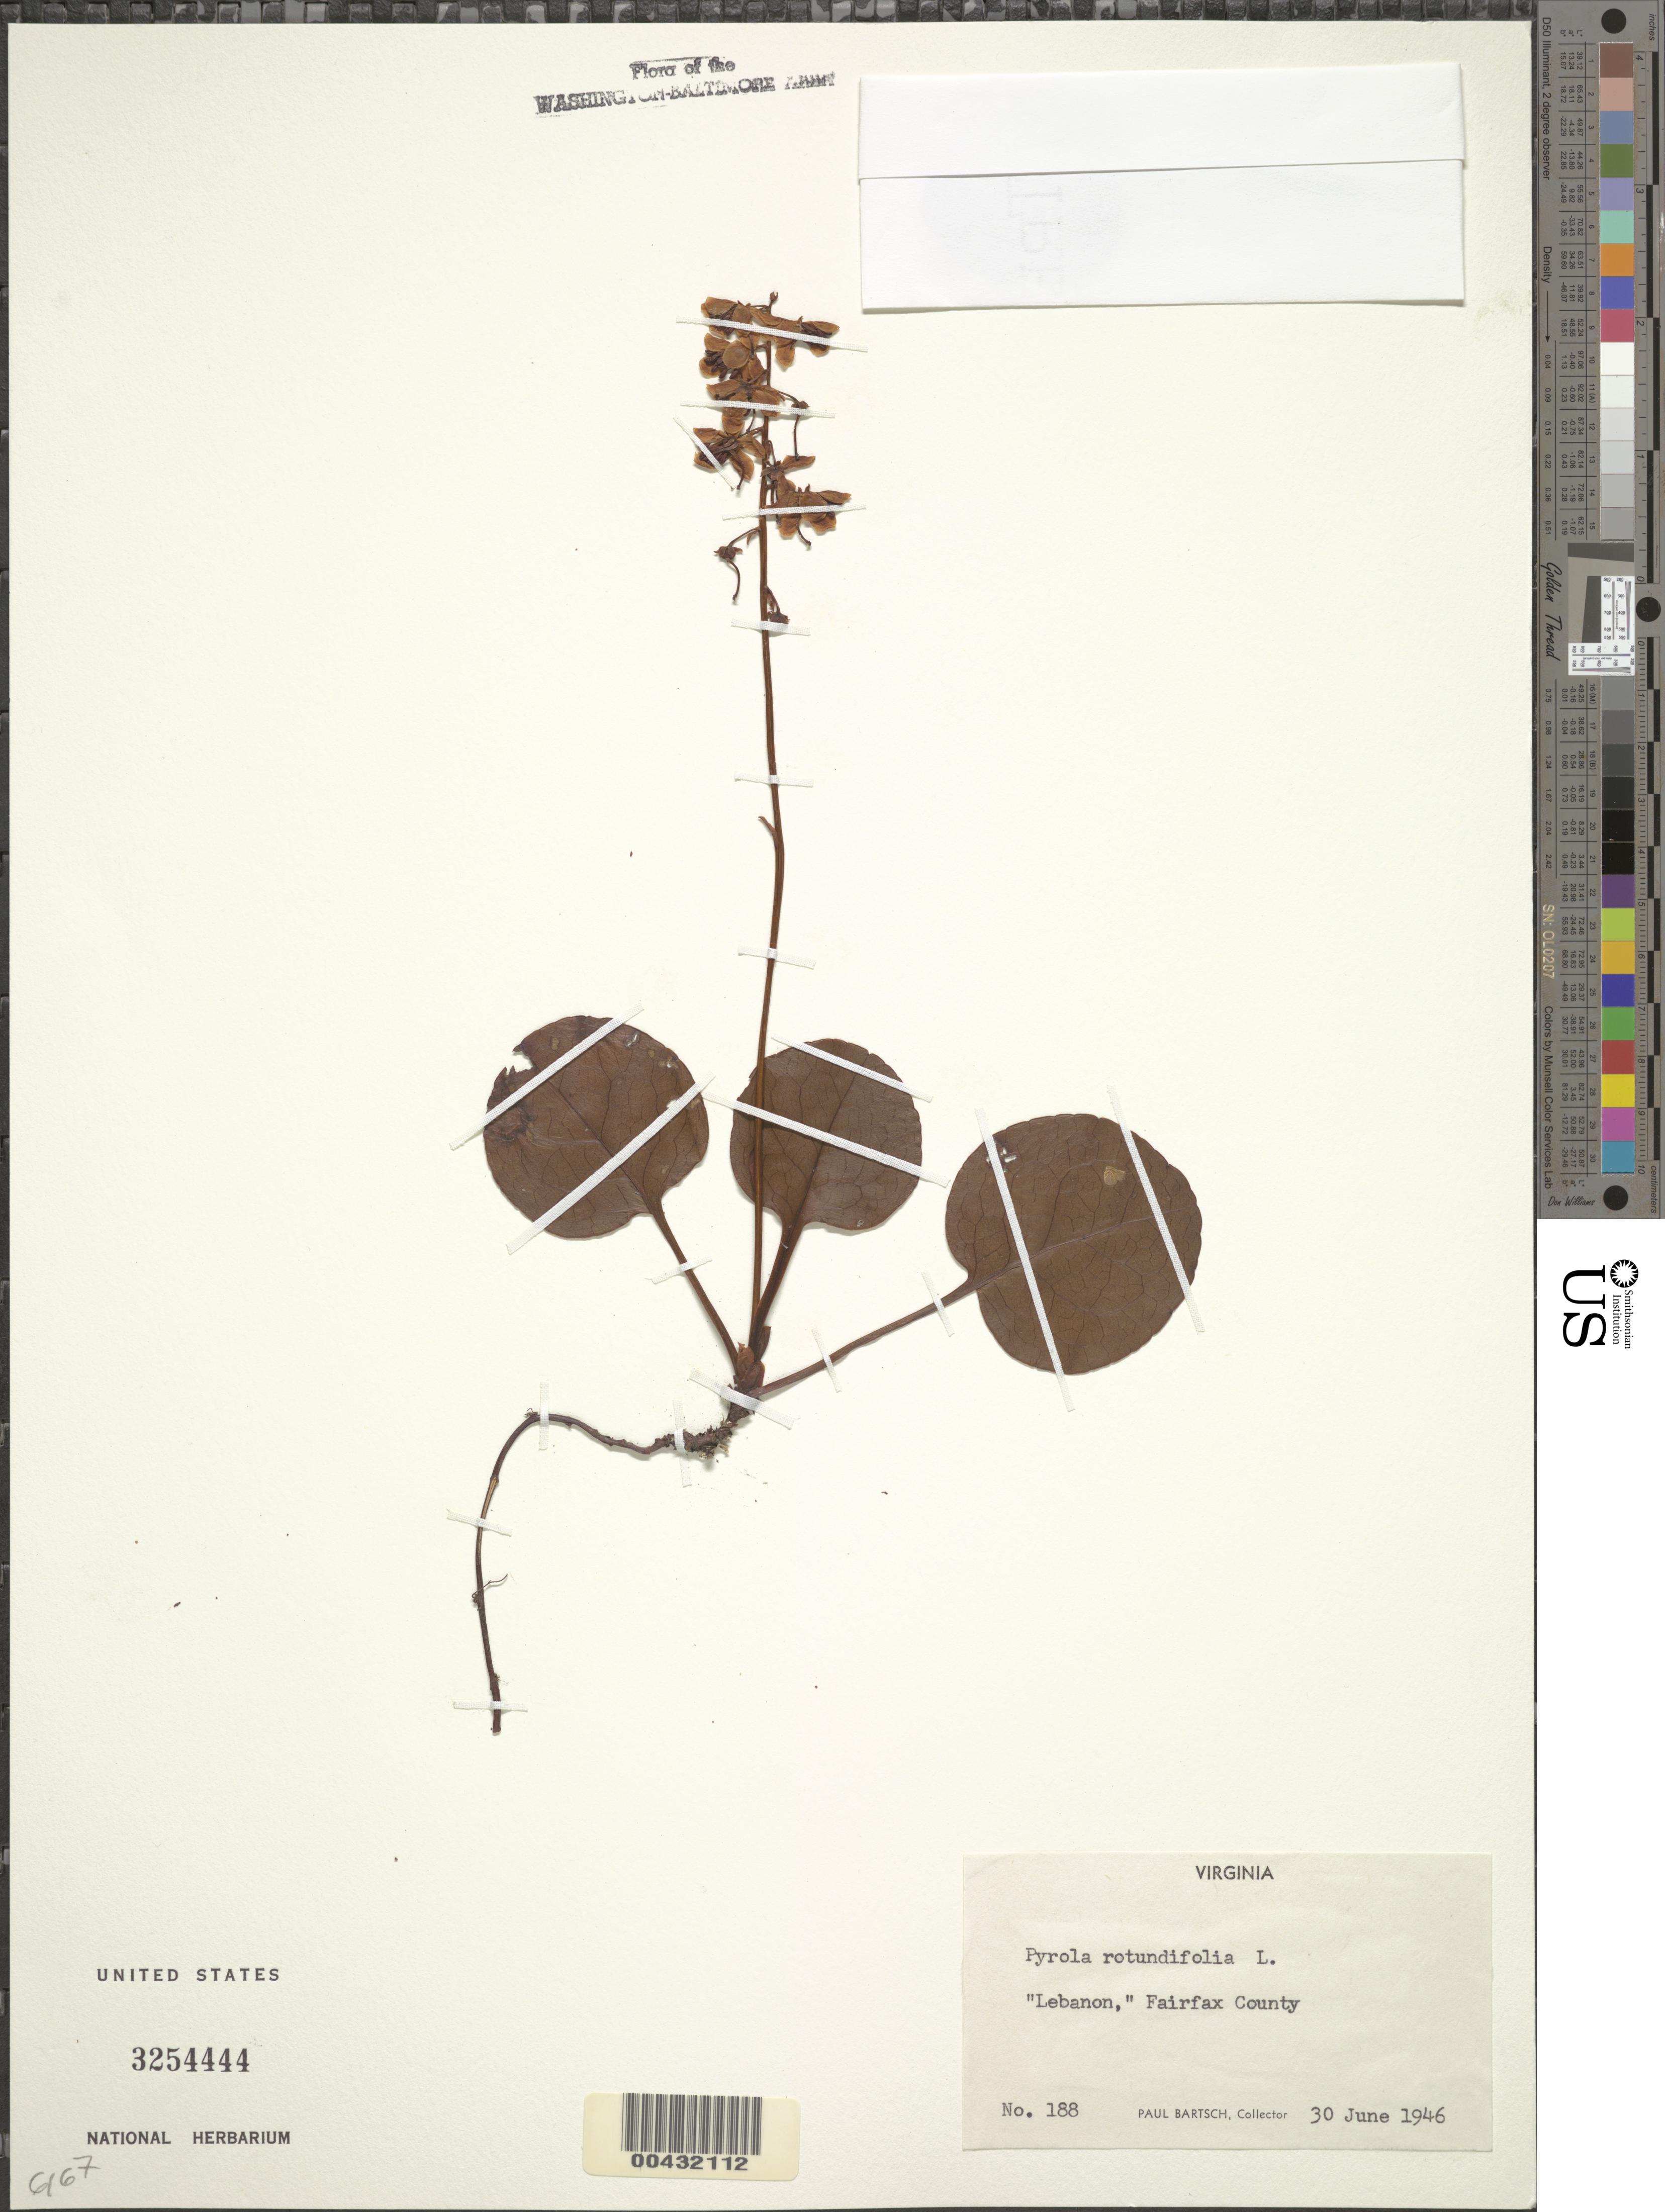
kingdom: Plantae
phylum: Tracheophyta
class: Magnoliopsida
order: Ericales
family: Ericaceae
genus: Pyrola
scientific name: Pyrola rotundifolia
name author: L.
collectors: P. Bartsch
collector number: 188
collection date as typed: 30 Jun 1946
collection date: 1946-06-30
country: United States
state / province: Virginia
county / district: Fairfax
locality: Lebanon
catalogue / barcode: US 3254444